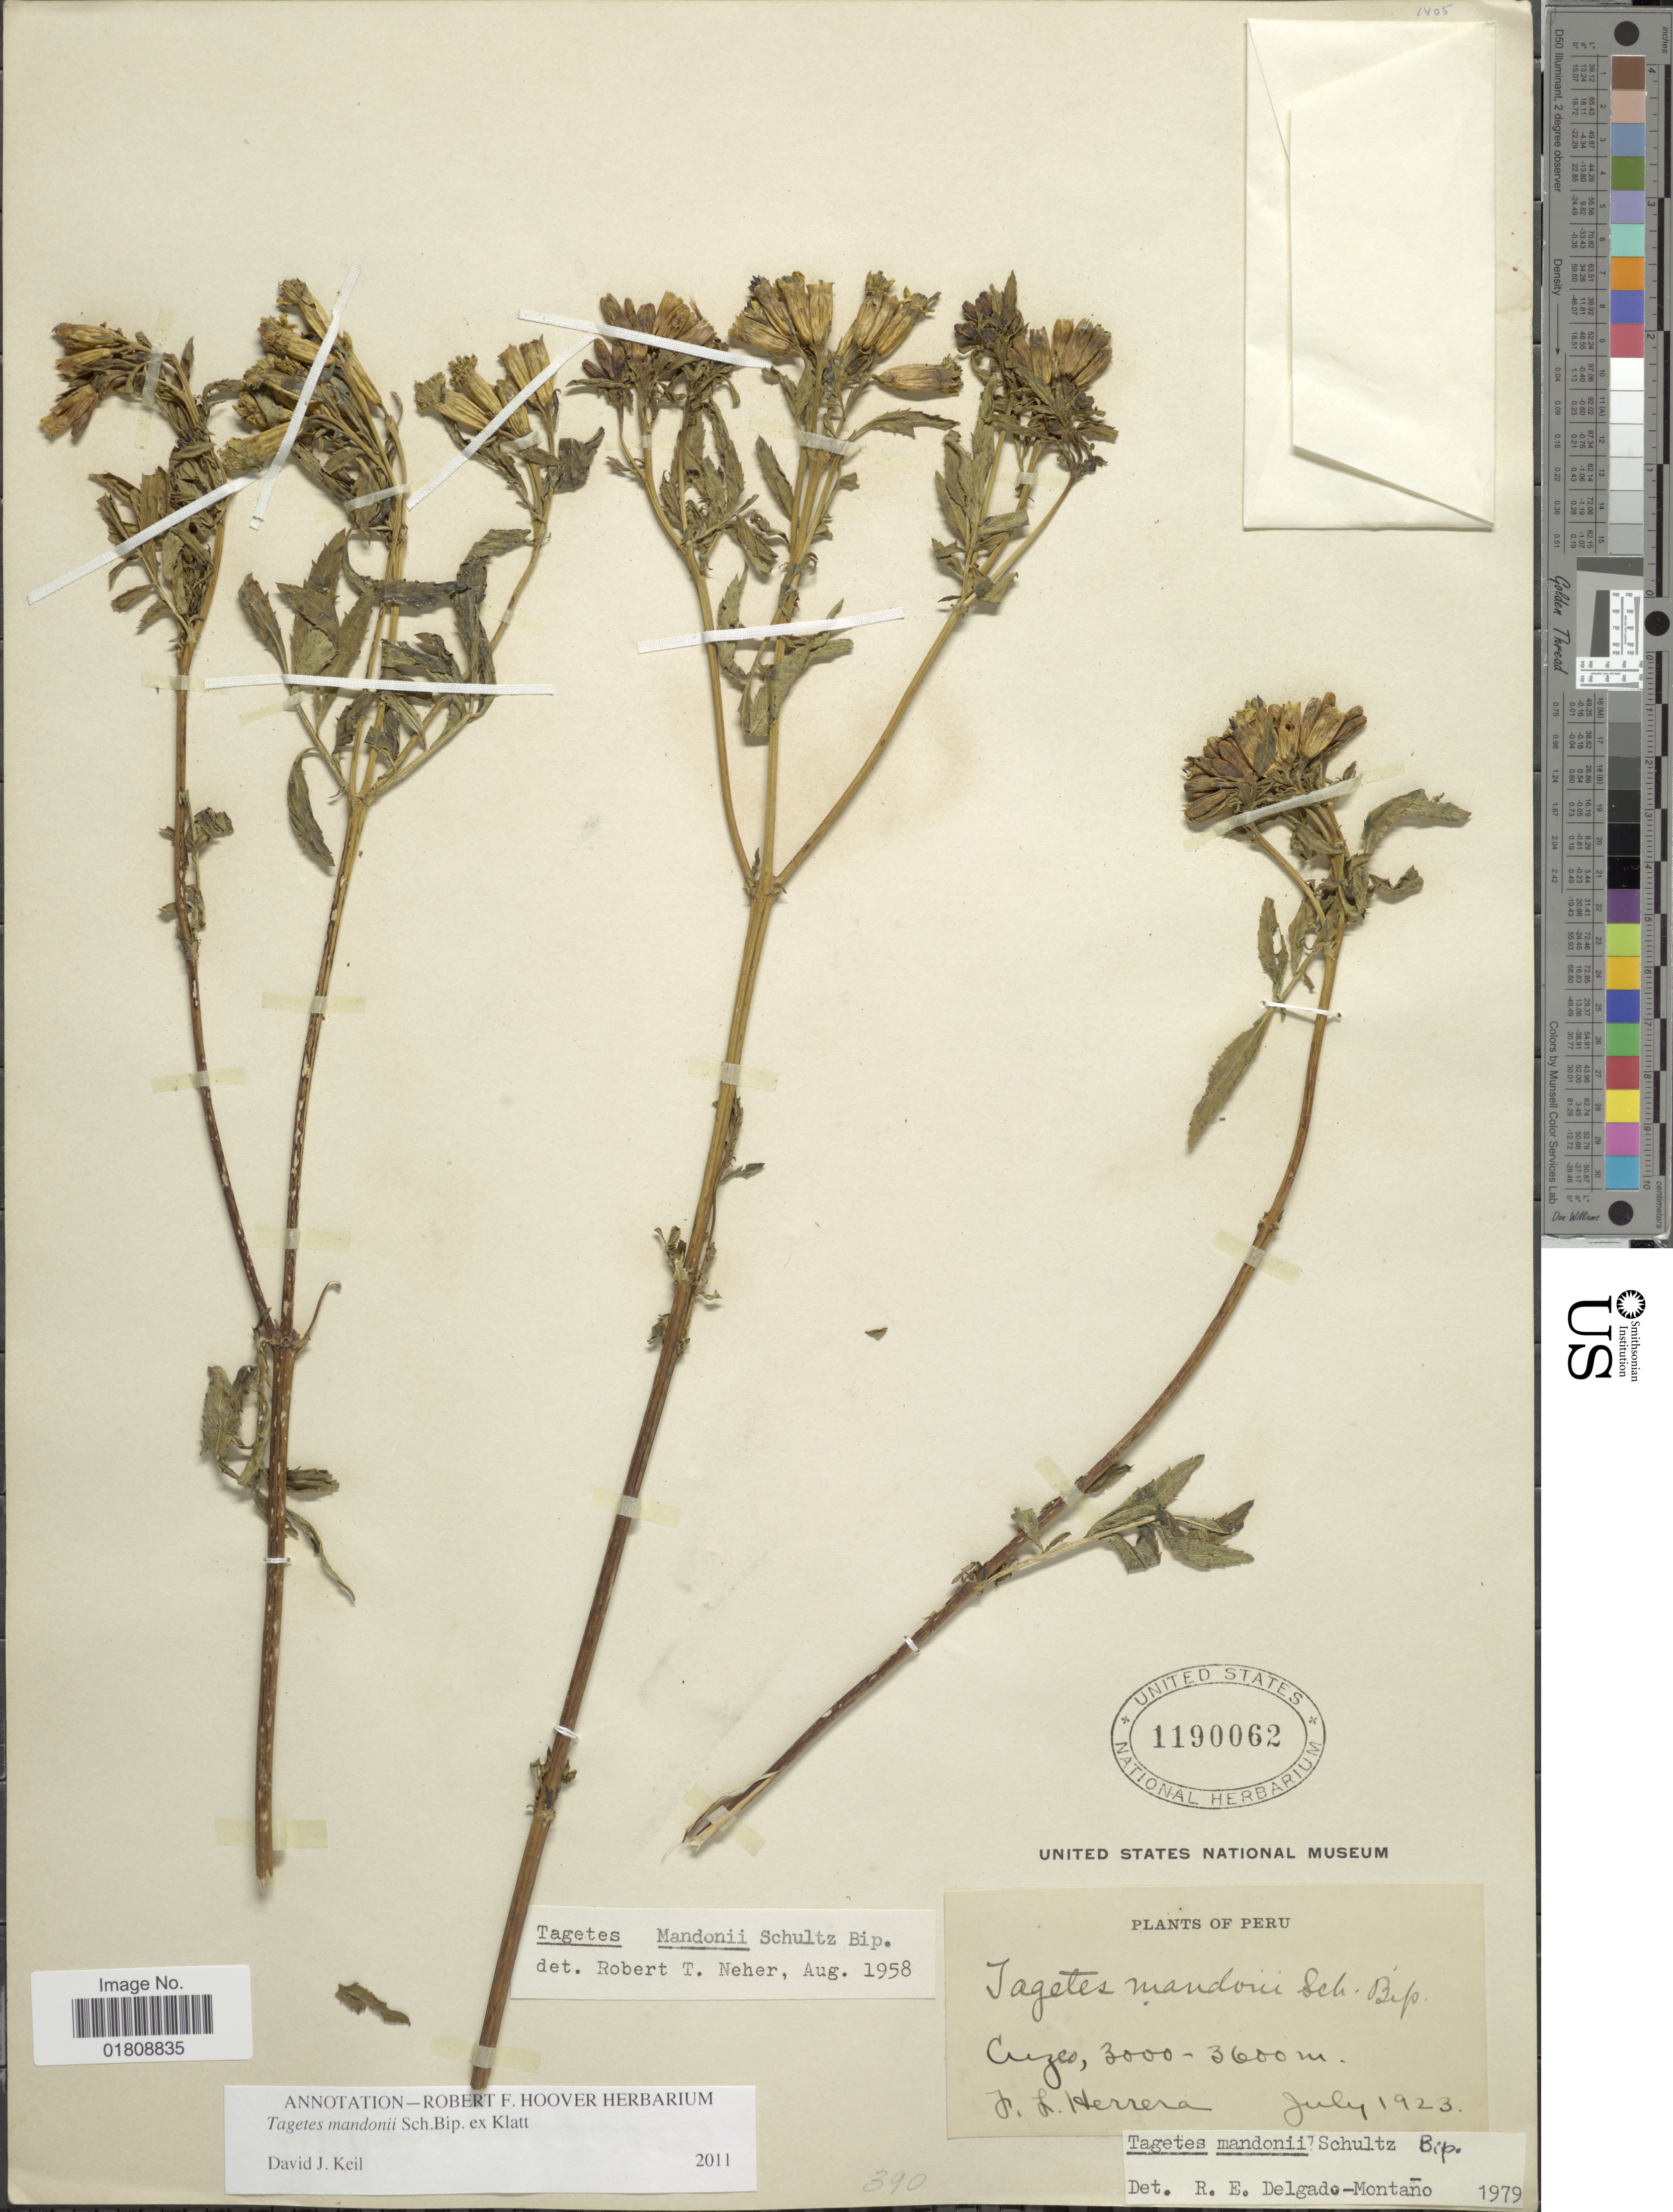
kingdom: Plantae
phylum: Tracheophyta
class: Magnoliopsida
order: Asterales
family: Asteraceae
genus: Tagetes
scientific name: Tagetes mandonii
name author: Sch. Bip. ex Klatt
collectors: F. L. Herrera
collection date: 1923-07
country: Peru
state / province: Cusco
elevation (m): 3000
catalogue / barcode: US 1190062